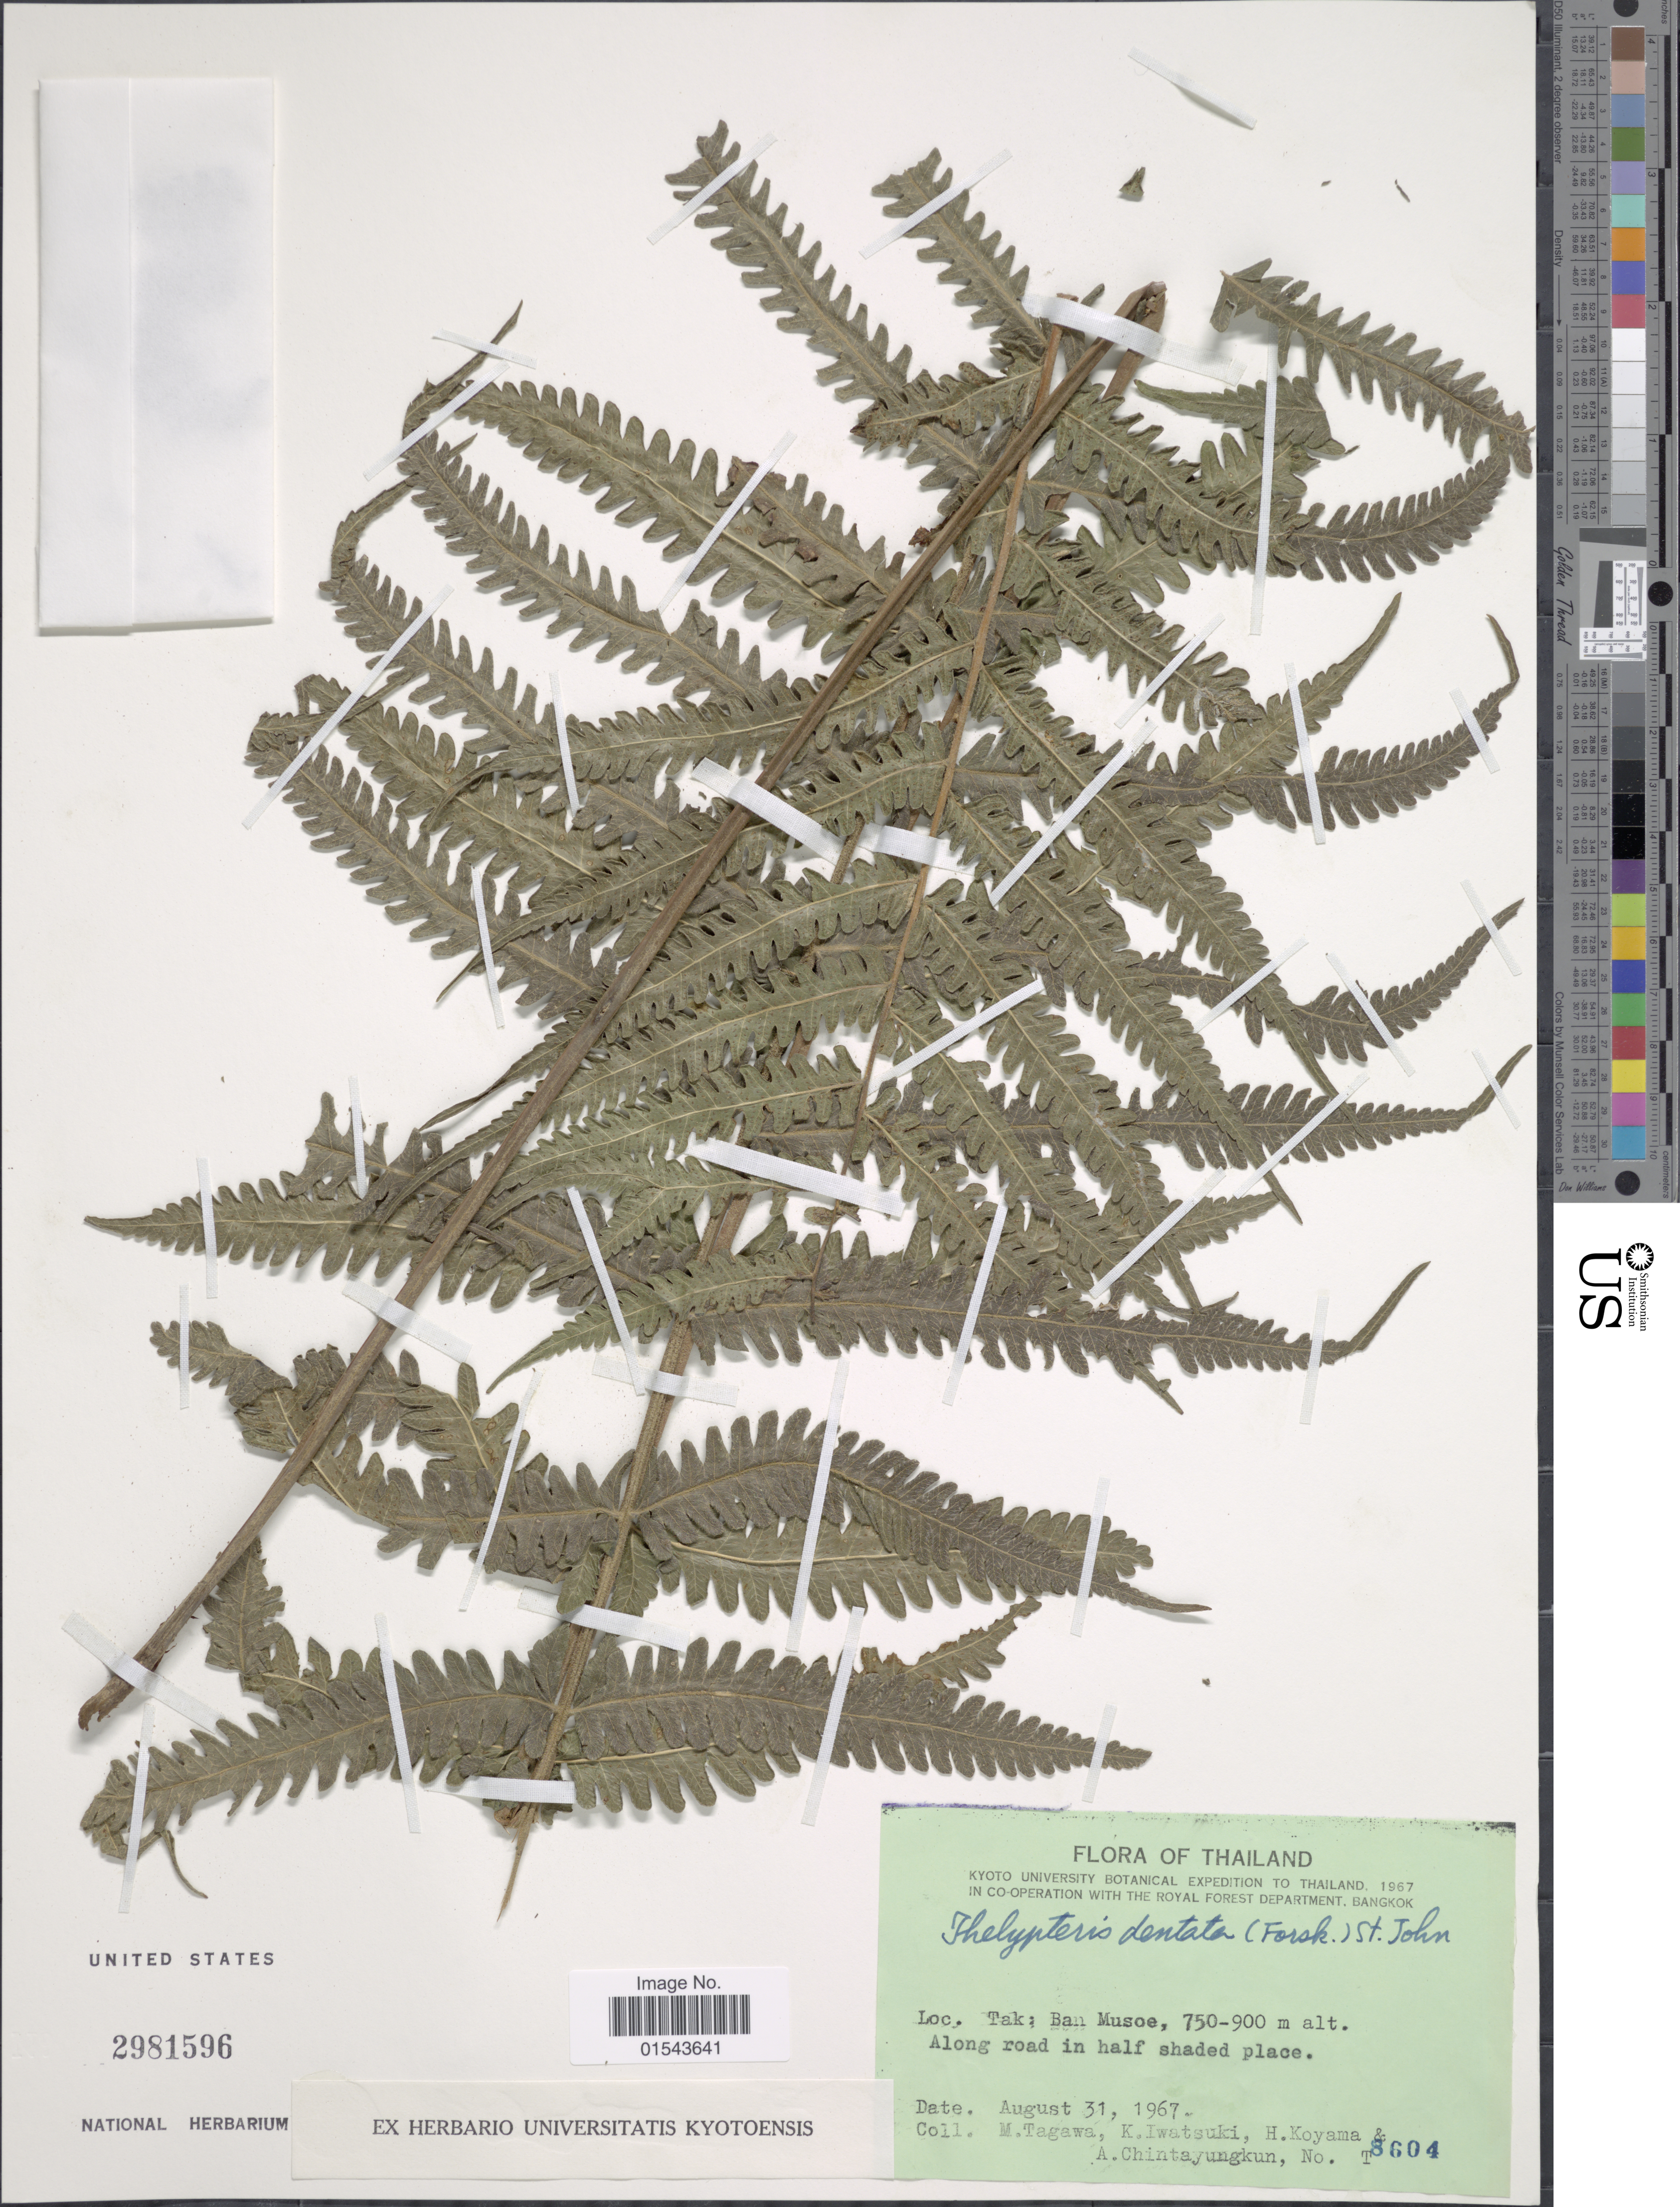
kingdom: Plantae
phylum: Tracheophyta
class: Polypodiopsida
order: Polypodiales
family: Thelypteridaceae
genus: Christella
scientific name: Christella dentata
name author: (Forssk.) Brownsey & Jermy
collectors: M. Tagawa, K. Iwatsuki, H. Koyama & A. Chintayungkun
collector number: T 8604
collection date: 1967-08-31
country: Thailand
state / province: Tak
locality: Tak: Ban Musoe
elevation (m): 750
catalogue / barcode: US 2981596